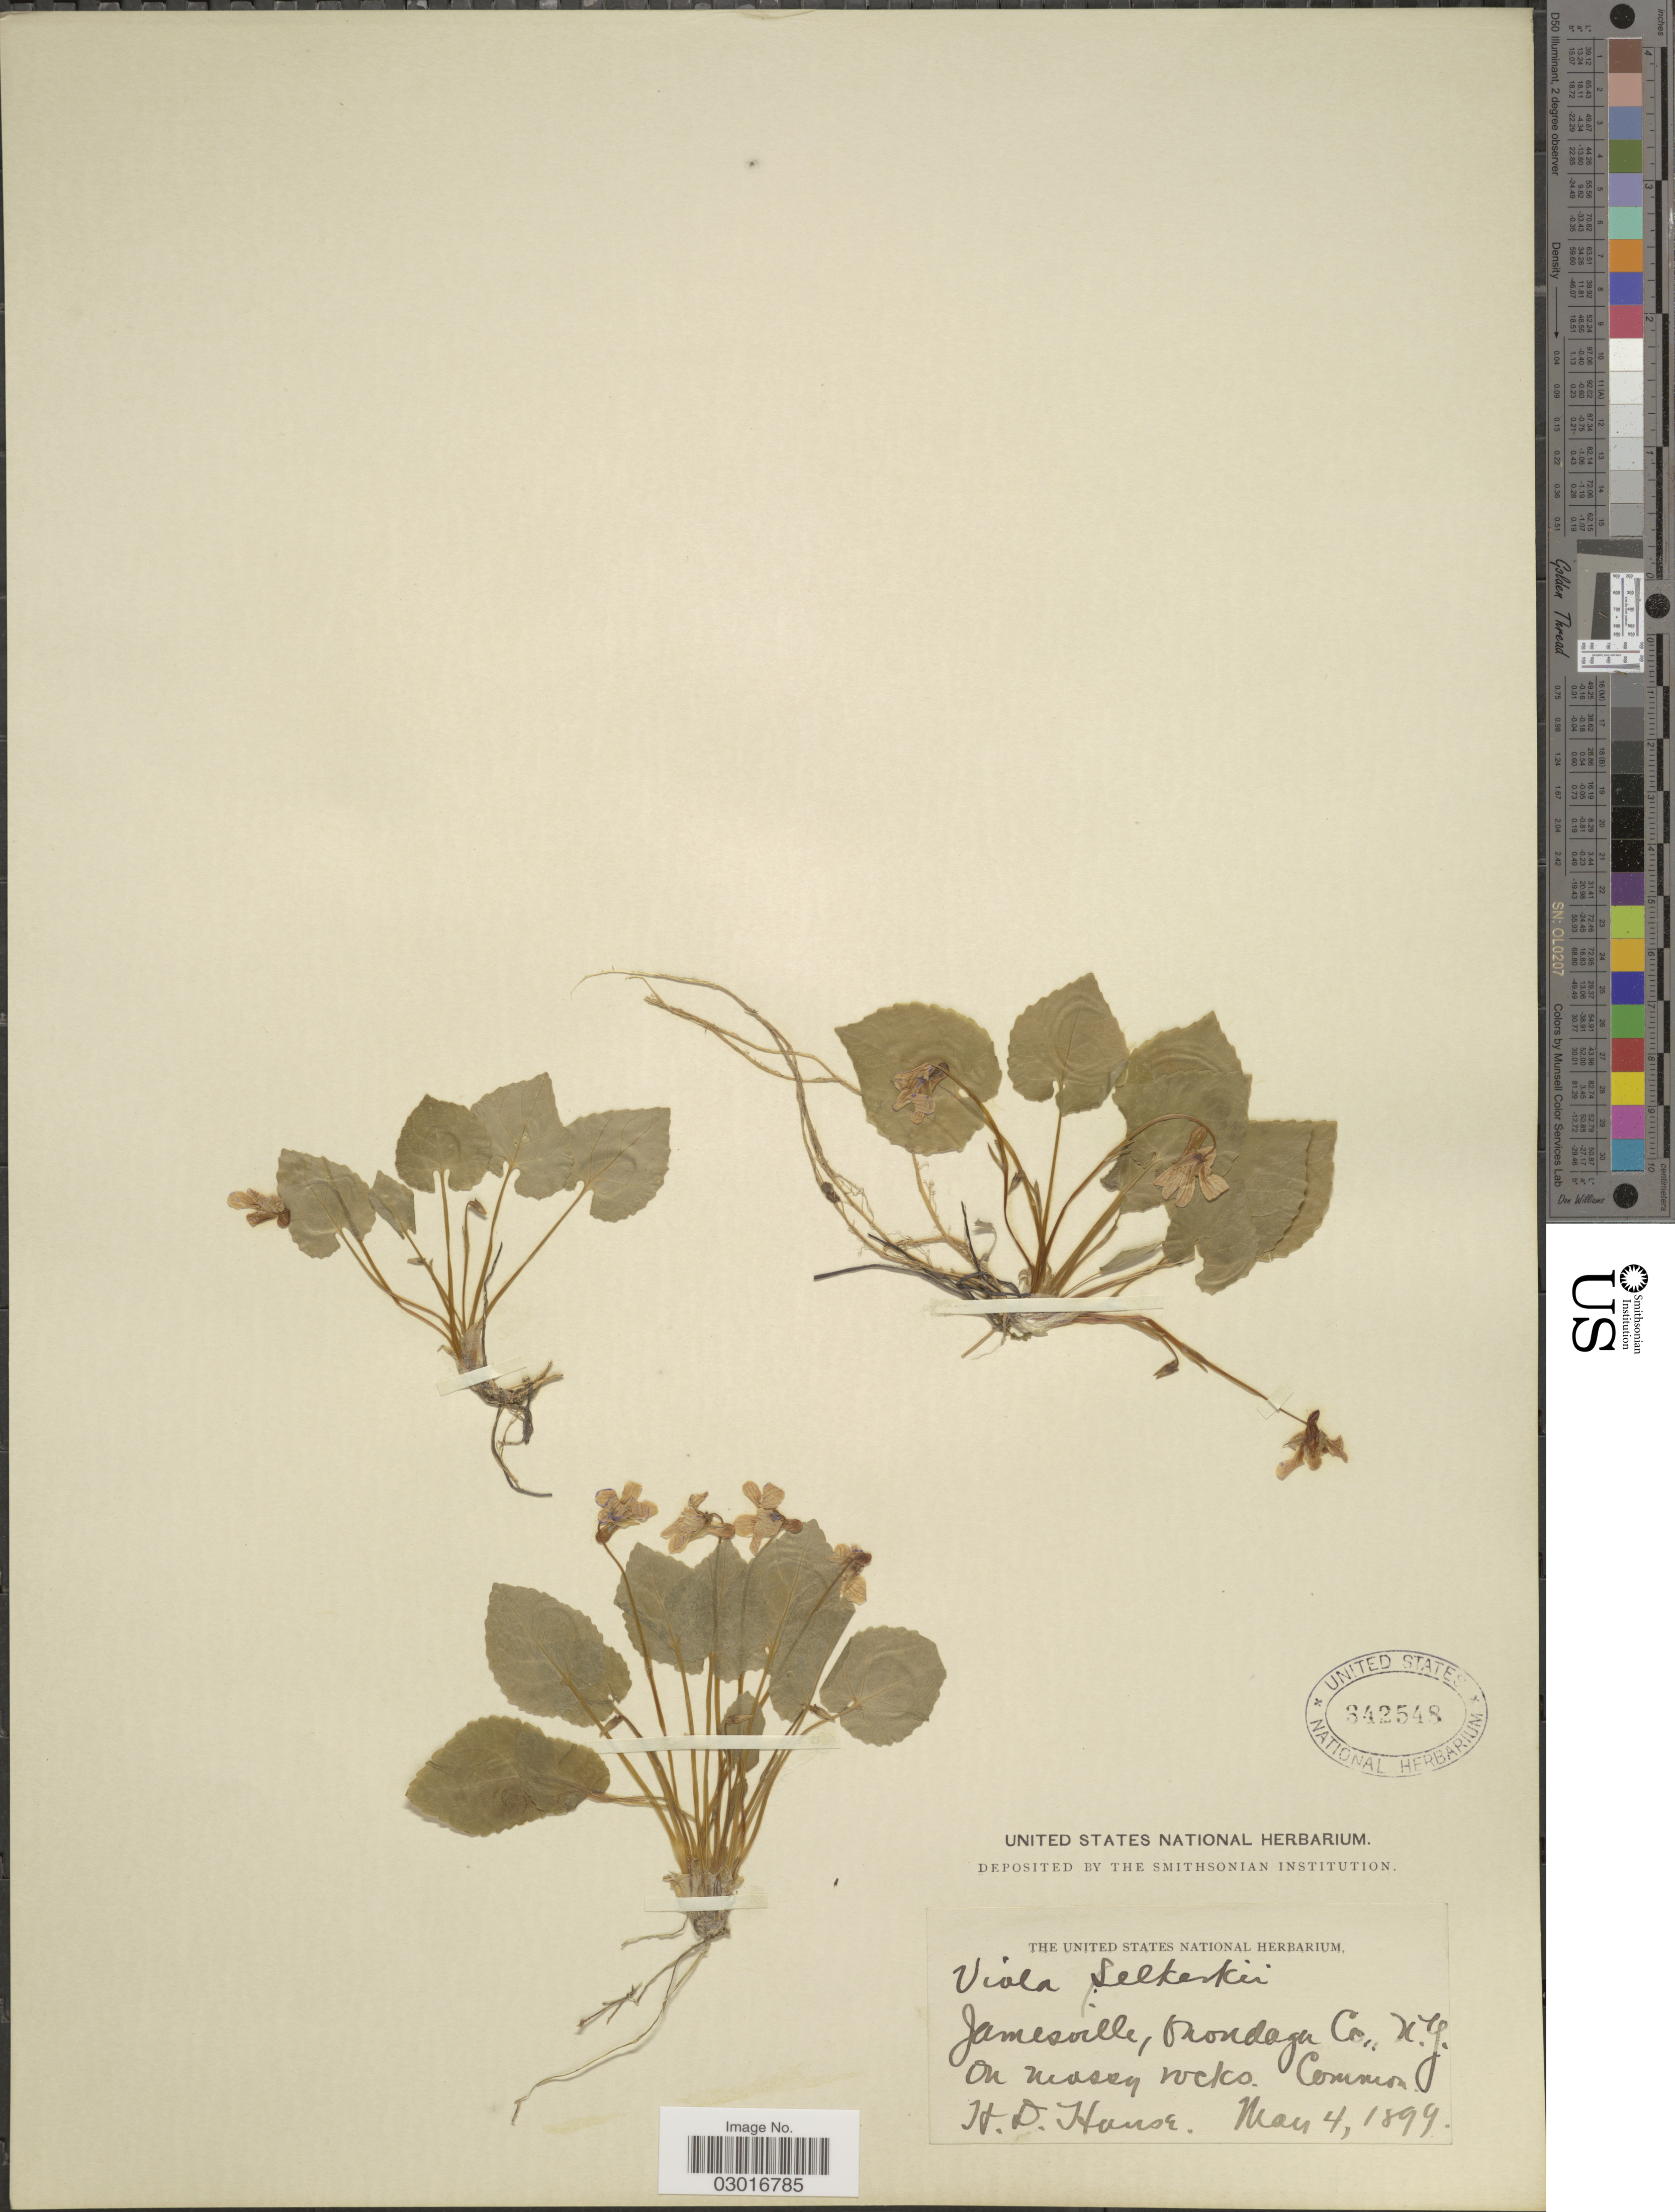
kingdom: Plantae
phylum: Tracheophyta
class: Magnoliopsida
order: Malpighiales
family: Violaceae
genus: Viola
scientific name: Viola selkirkii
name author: Pursh ex Goldie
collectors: H. D. House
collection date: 1899-05-04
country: United States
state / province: New York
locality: Jamesville, Onondaga Co.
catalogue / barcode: US 342548